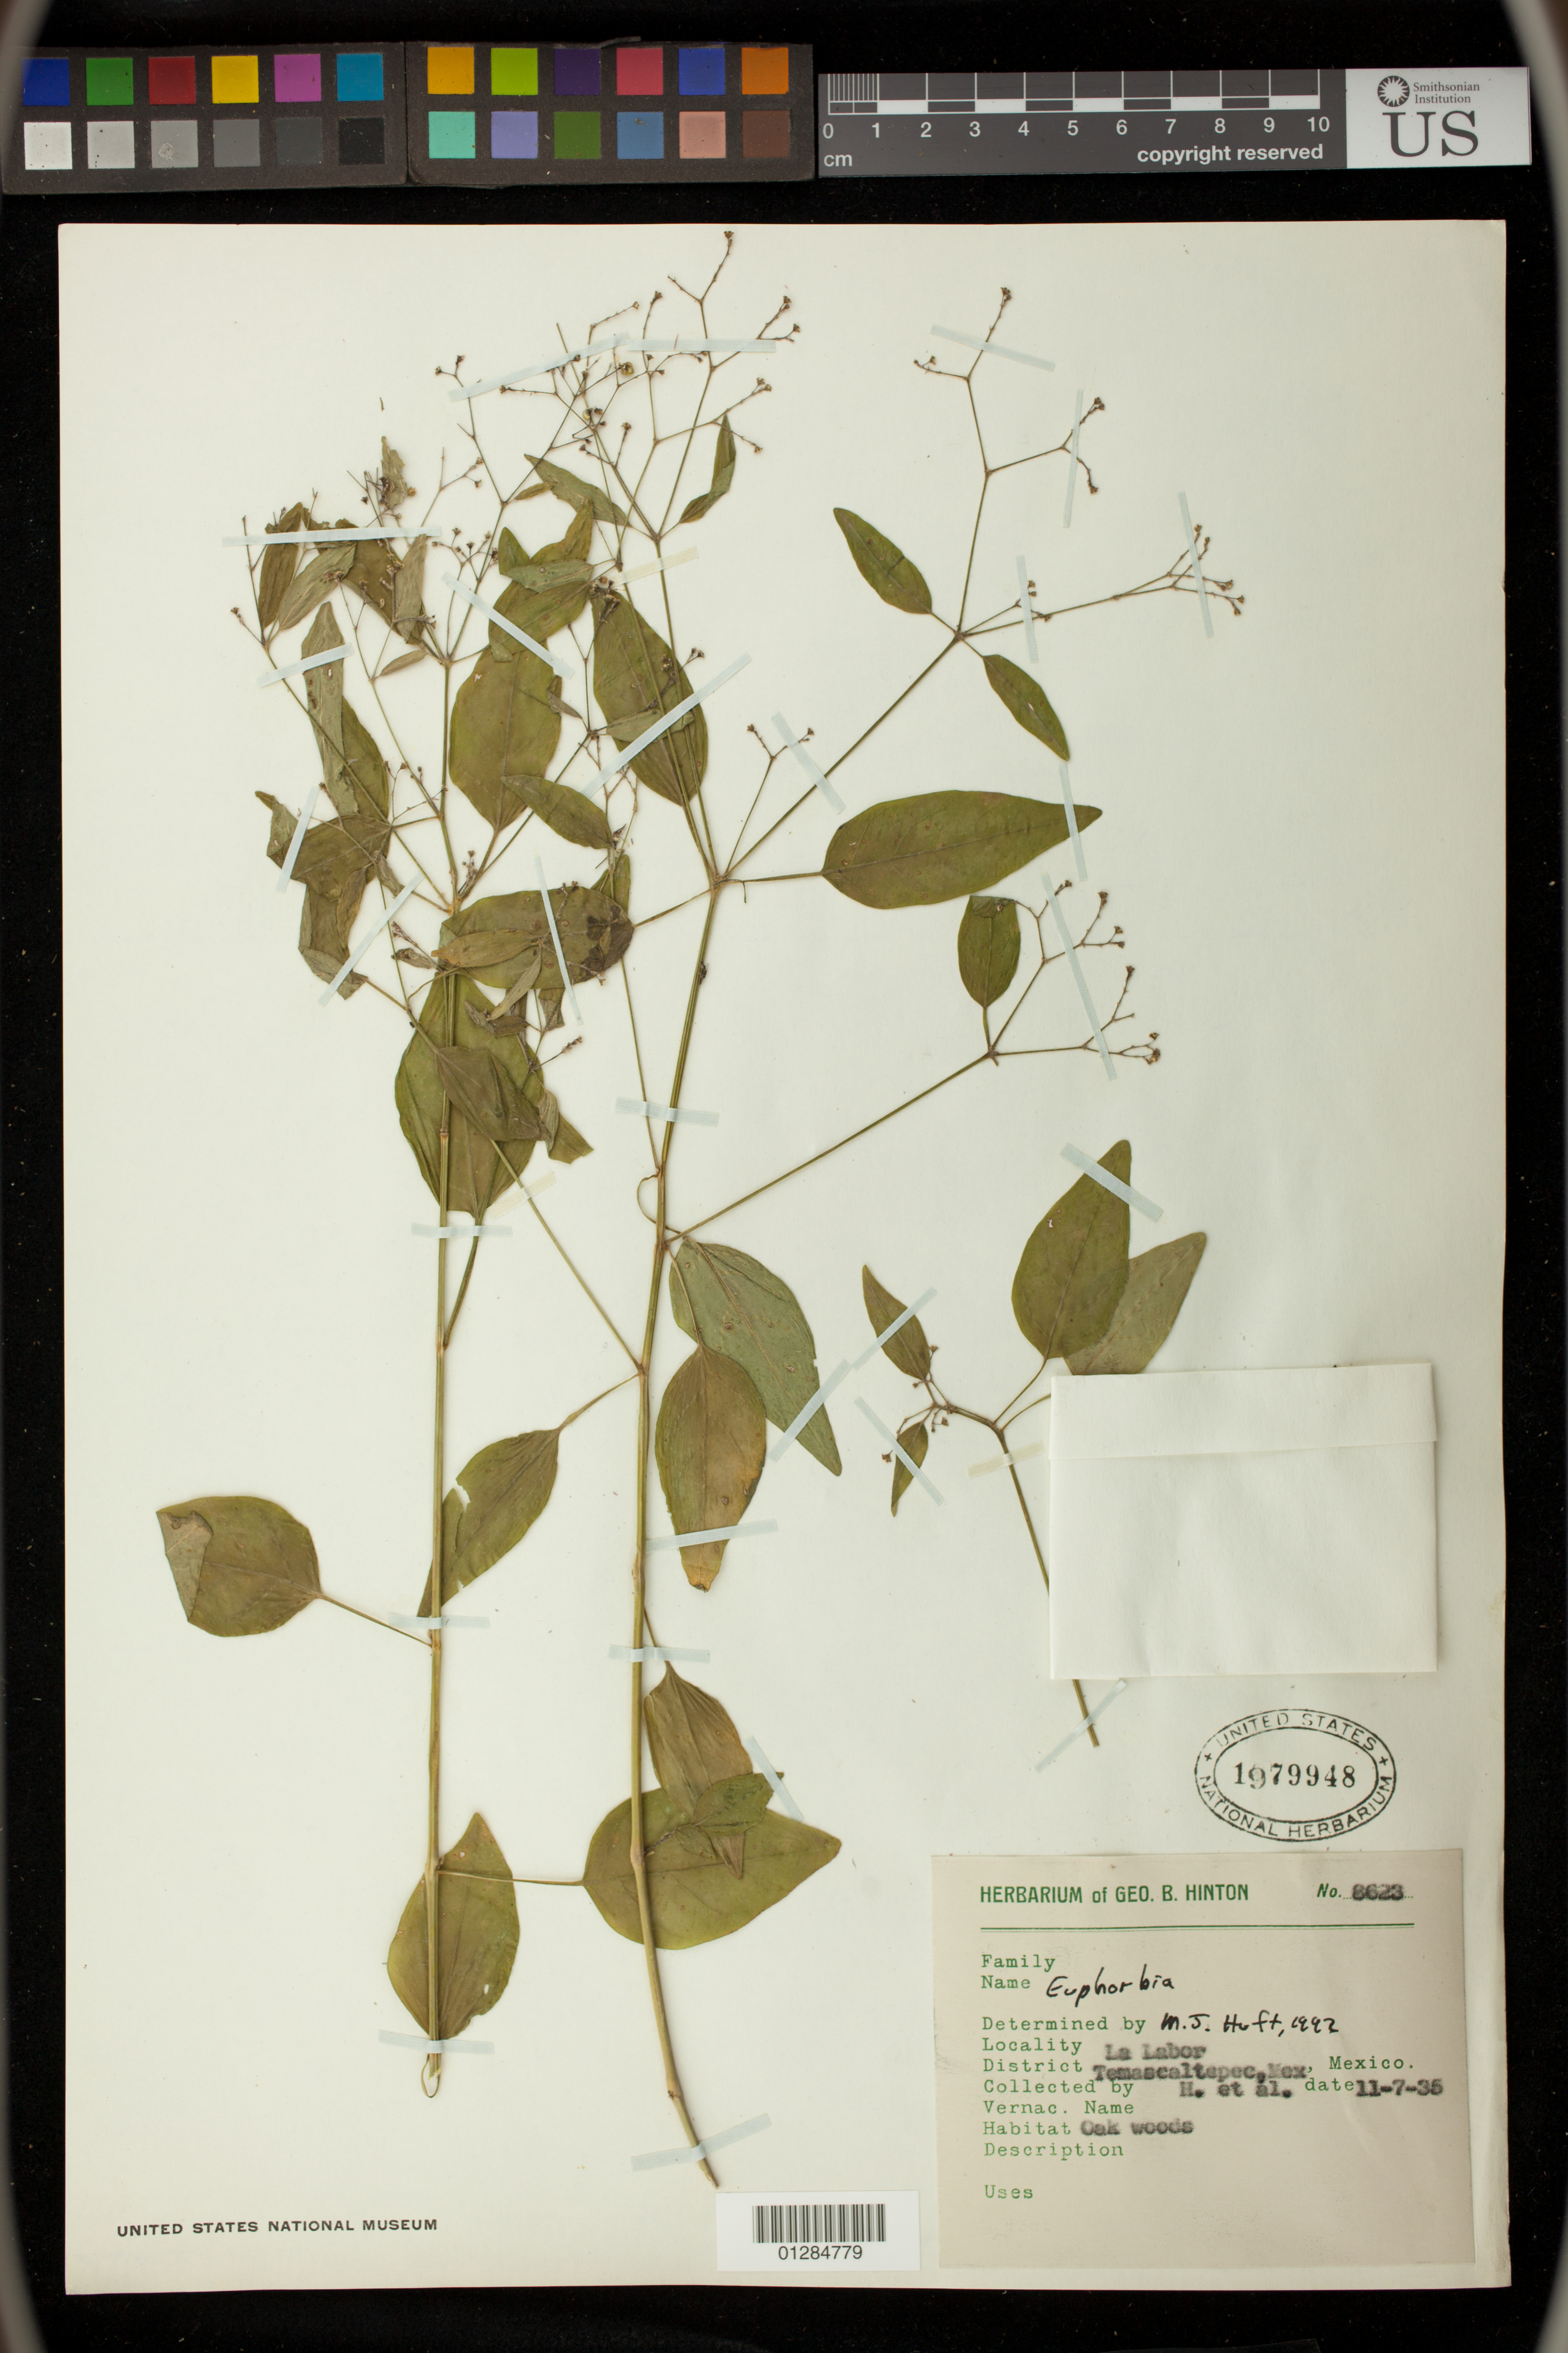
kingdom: Plantae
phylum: Tracheophyta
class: Magnoliopsida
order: Malpighiales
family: Euphorbiaceae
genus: Euphorbia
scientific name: Euphorbia sp.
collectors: G. B. Hinton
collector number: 8623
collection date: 1935-11-07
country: Mexico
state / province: México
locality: La Labor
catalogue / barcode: US 1979948